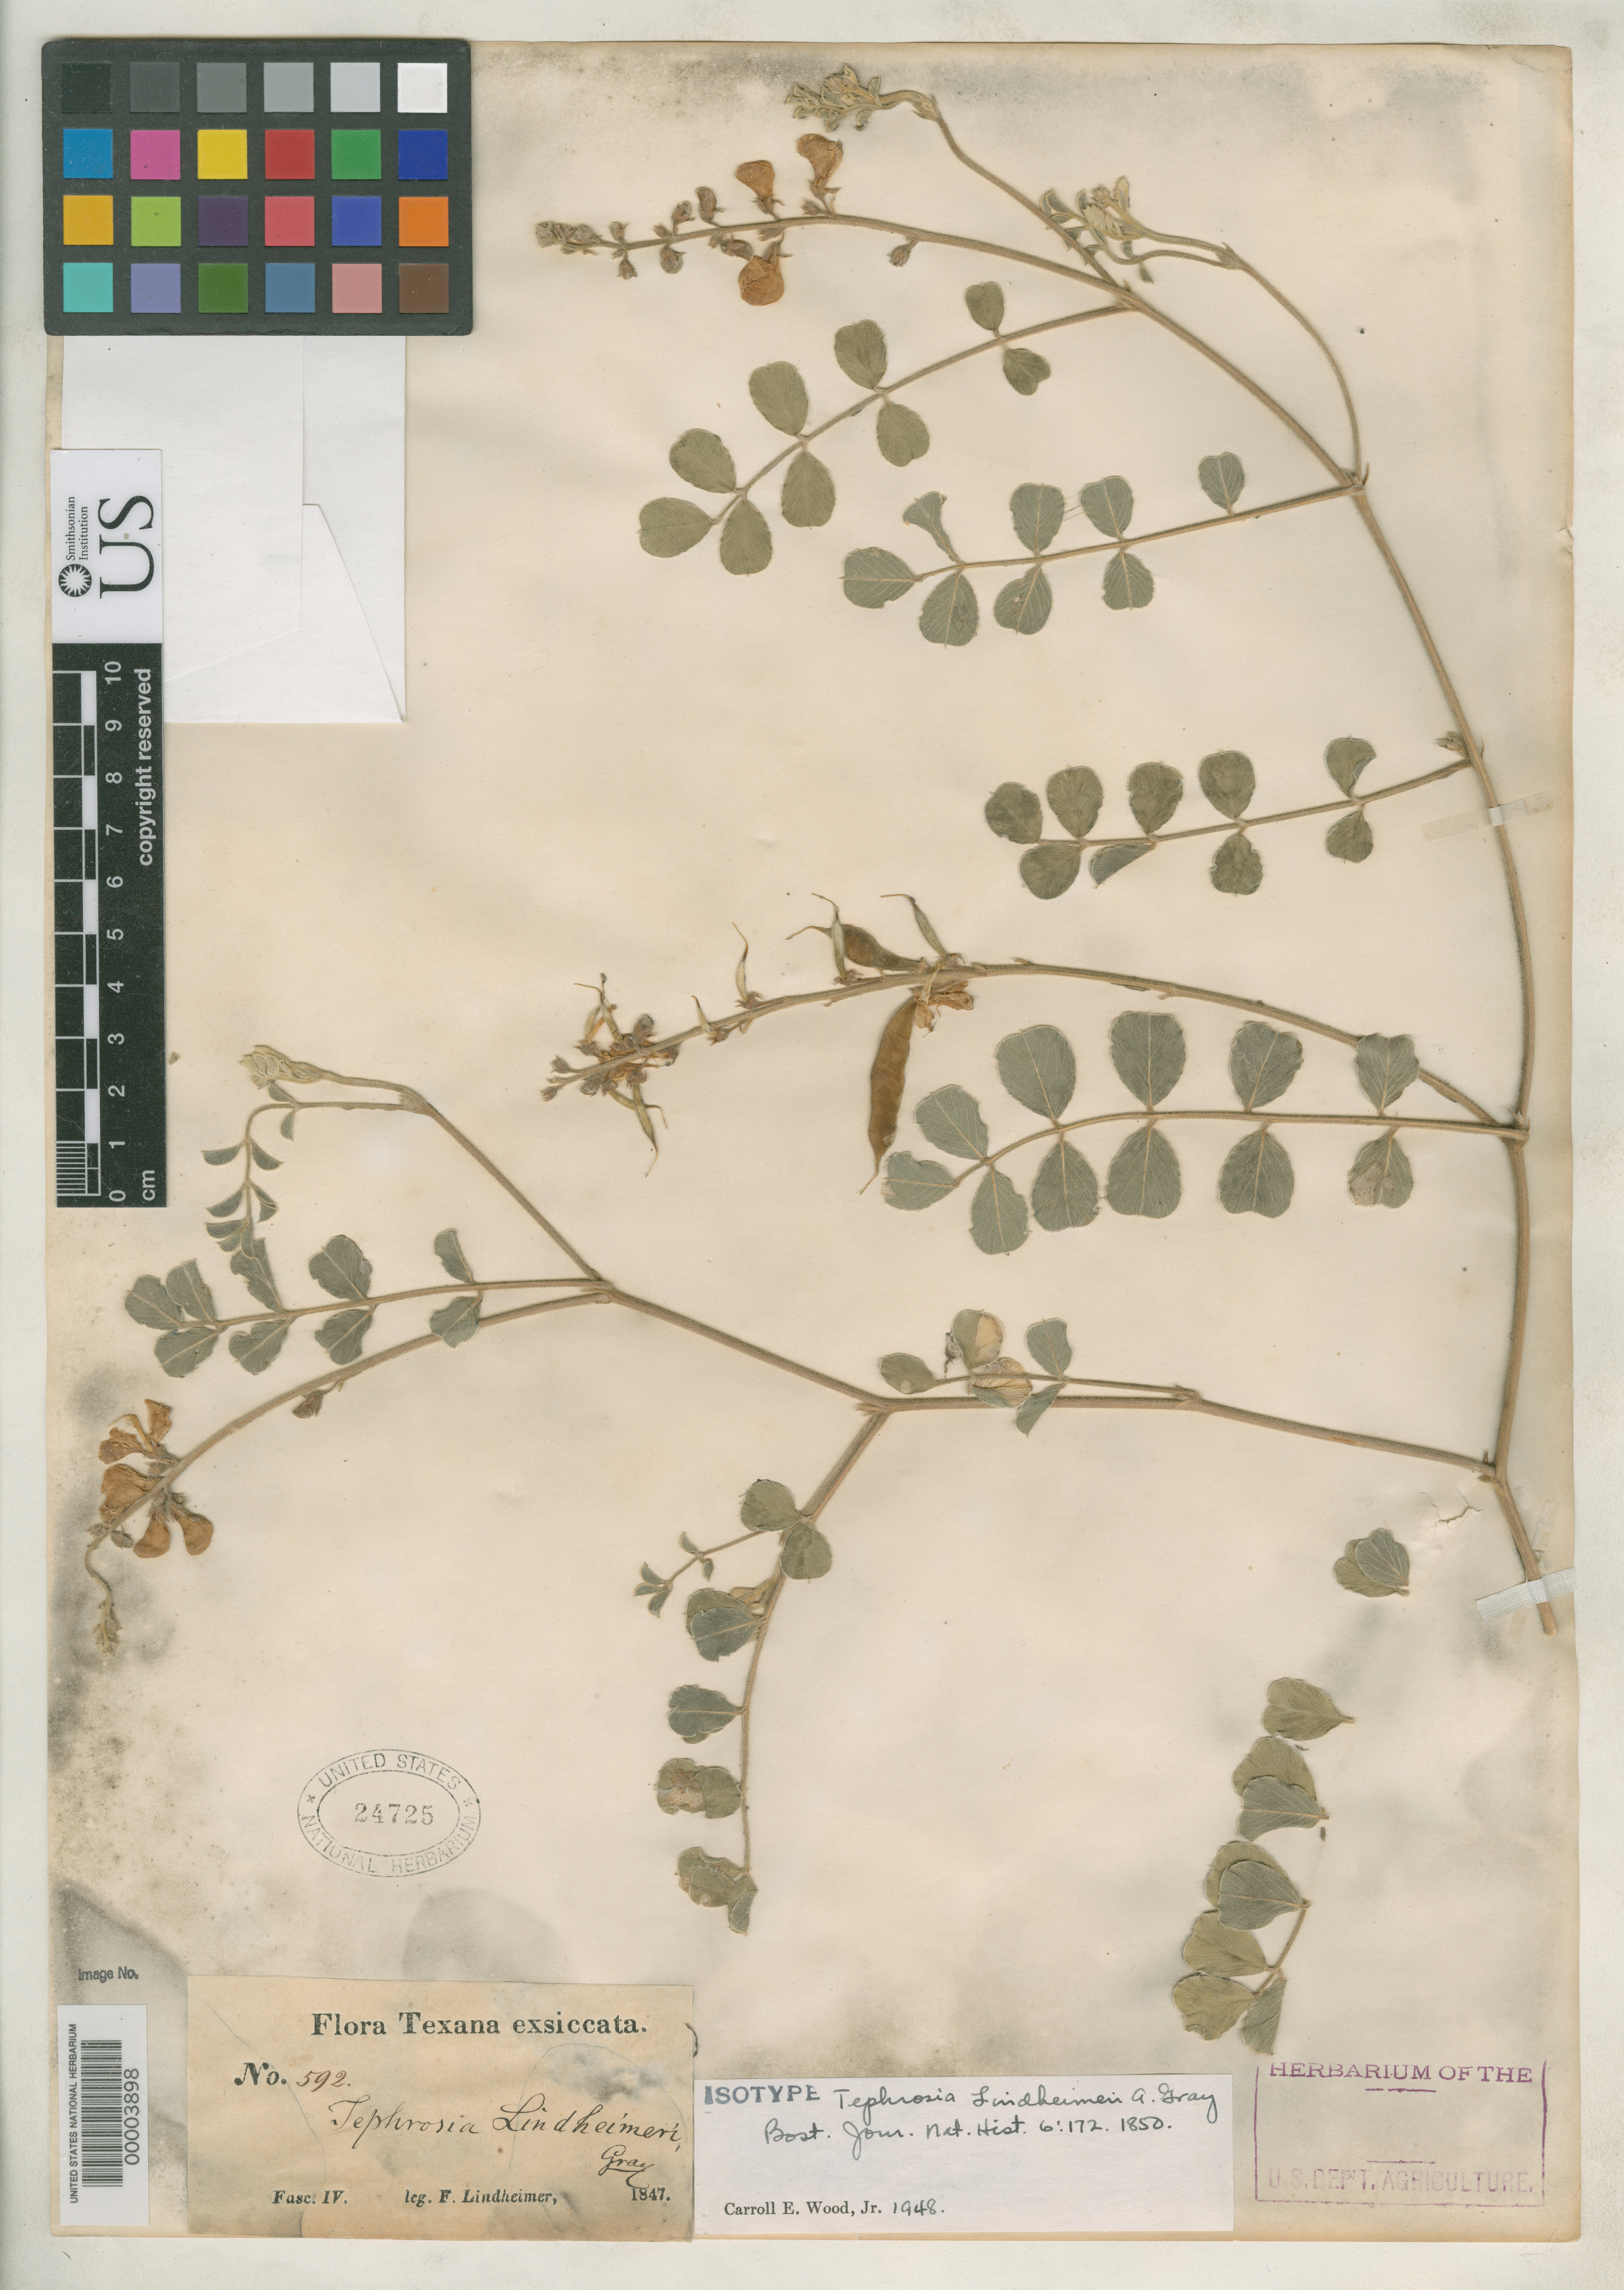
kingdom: Plantae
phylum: Tracheophyta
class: Magnoliopsida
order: Fabales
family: Fabaceae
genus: Tephrosia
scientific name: Tephrosia lindheimeri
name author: A. Gray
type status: Isotype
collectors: F. J. Lindheimer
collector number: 592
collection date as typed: Aug 1847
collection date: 1847-08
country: United States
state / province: Texas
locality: Liano River.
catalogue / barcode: US 24725